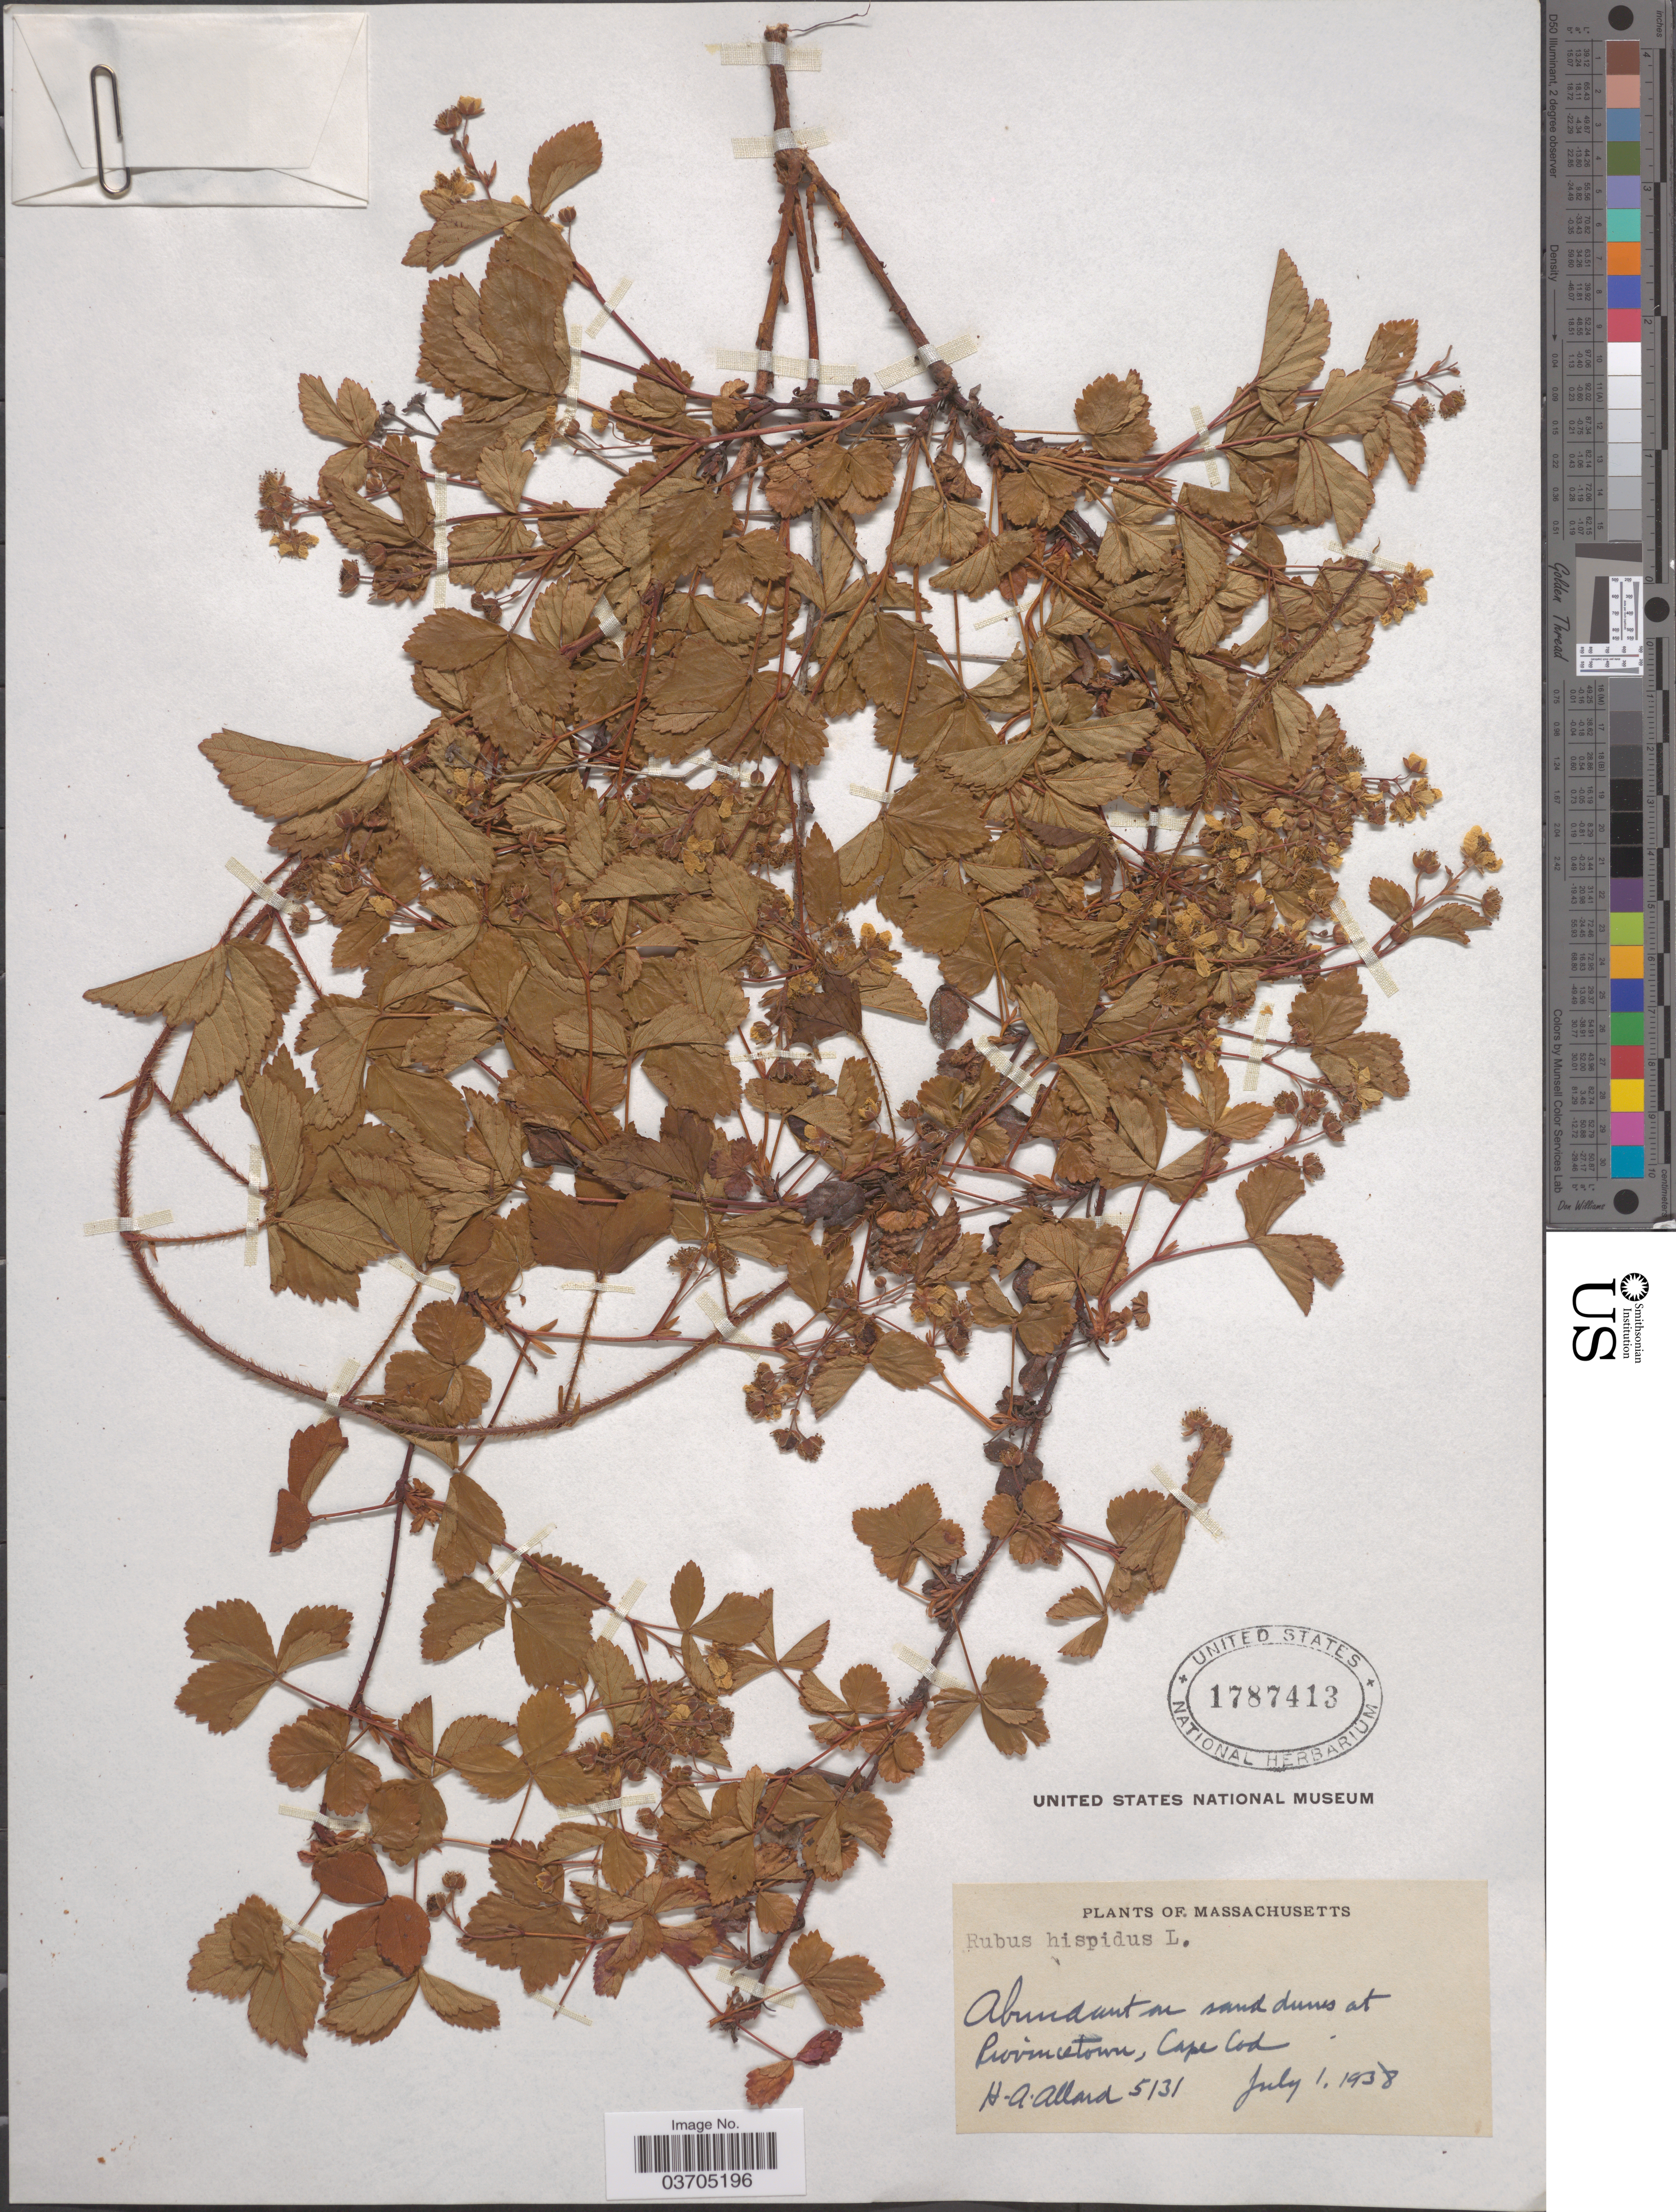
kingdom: Plantae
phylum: Tracheophyta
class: Magnoliopsida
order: Rosales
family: Rosaceae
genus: Rubus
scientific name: Rubus hispidus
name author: L.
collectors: H. A. Allard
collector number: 5131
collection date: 1938-07-01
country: United States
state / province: Massachusetts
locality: Provincetown, Cape Cod.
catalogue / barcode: US 1787413